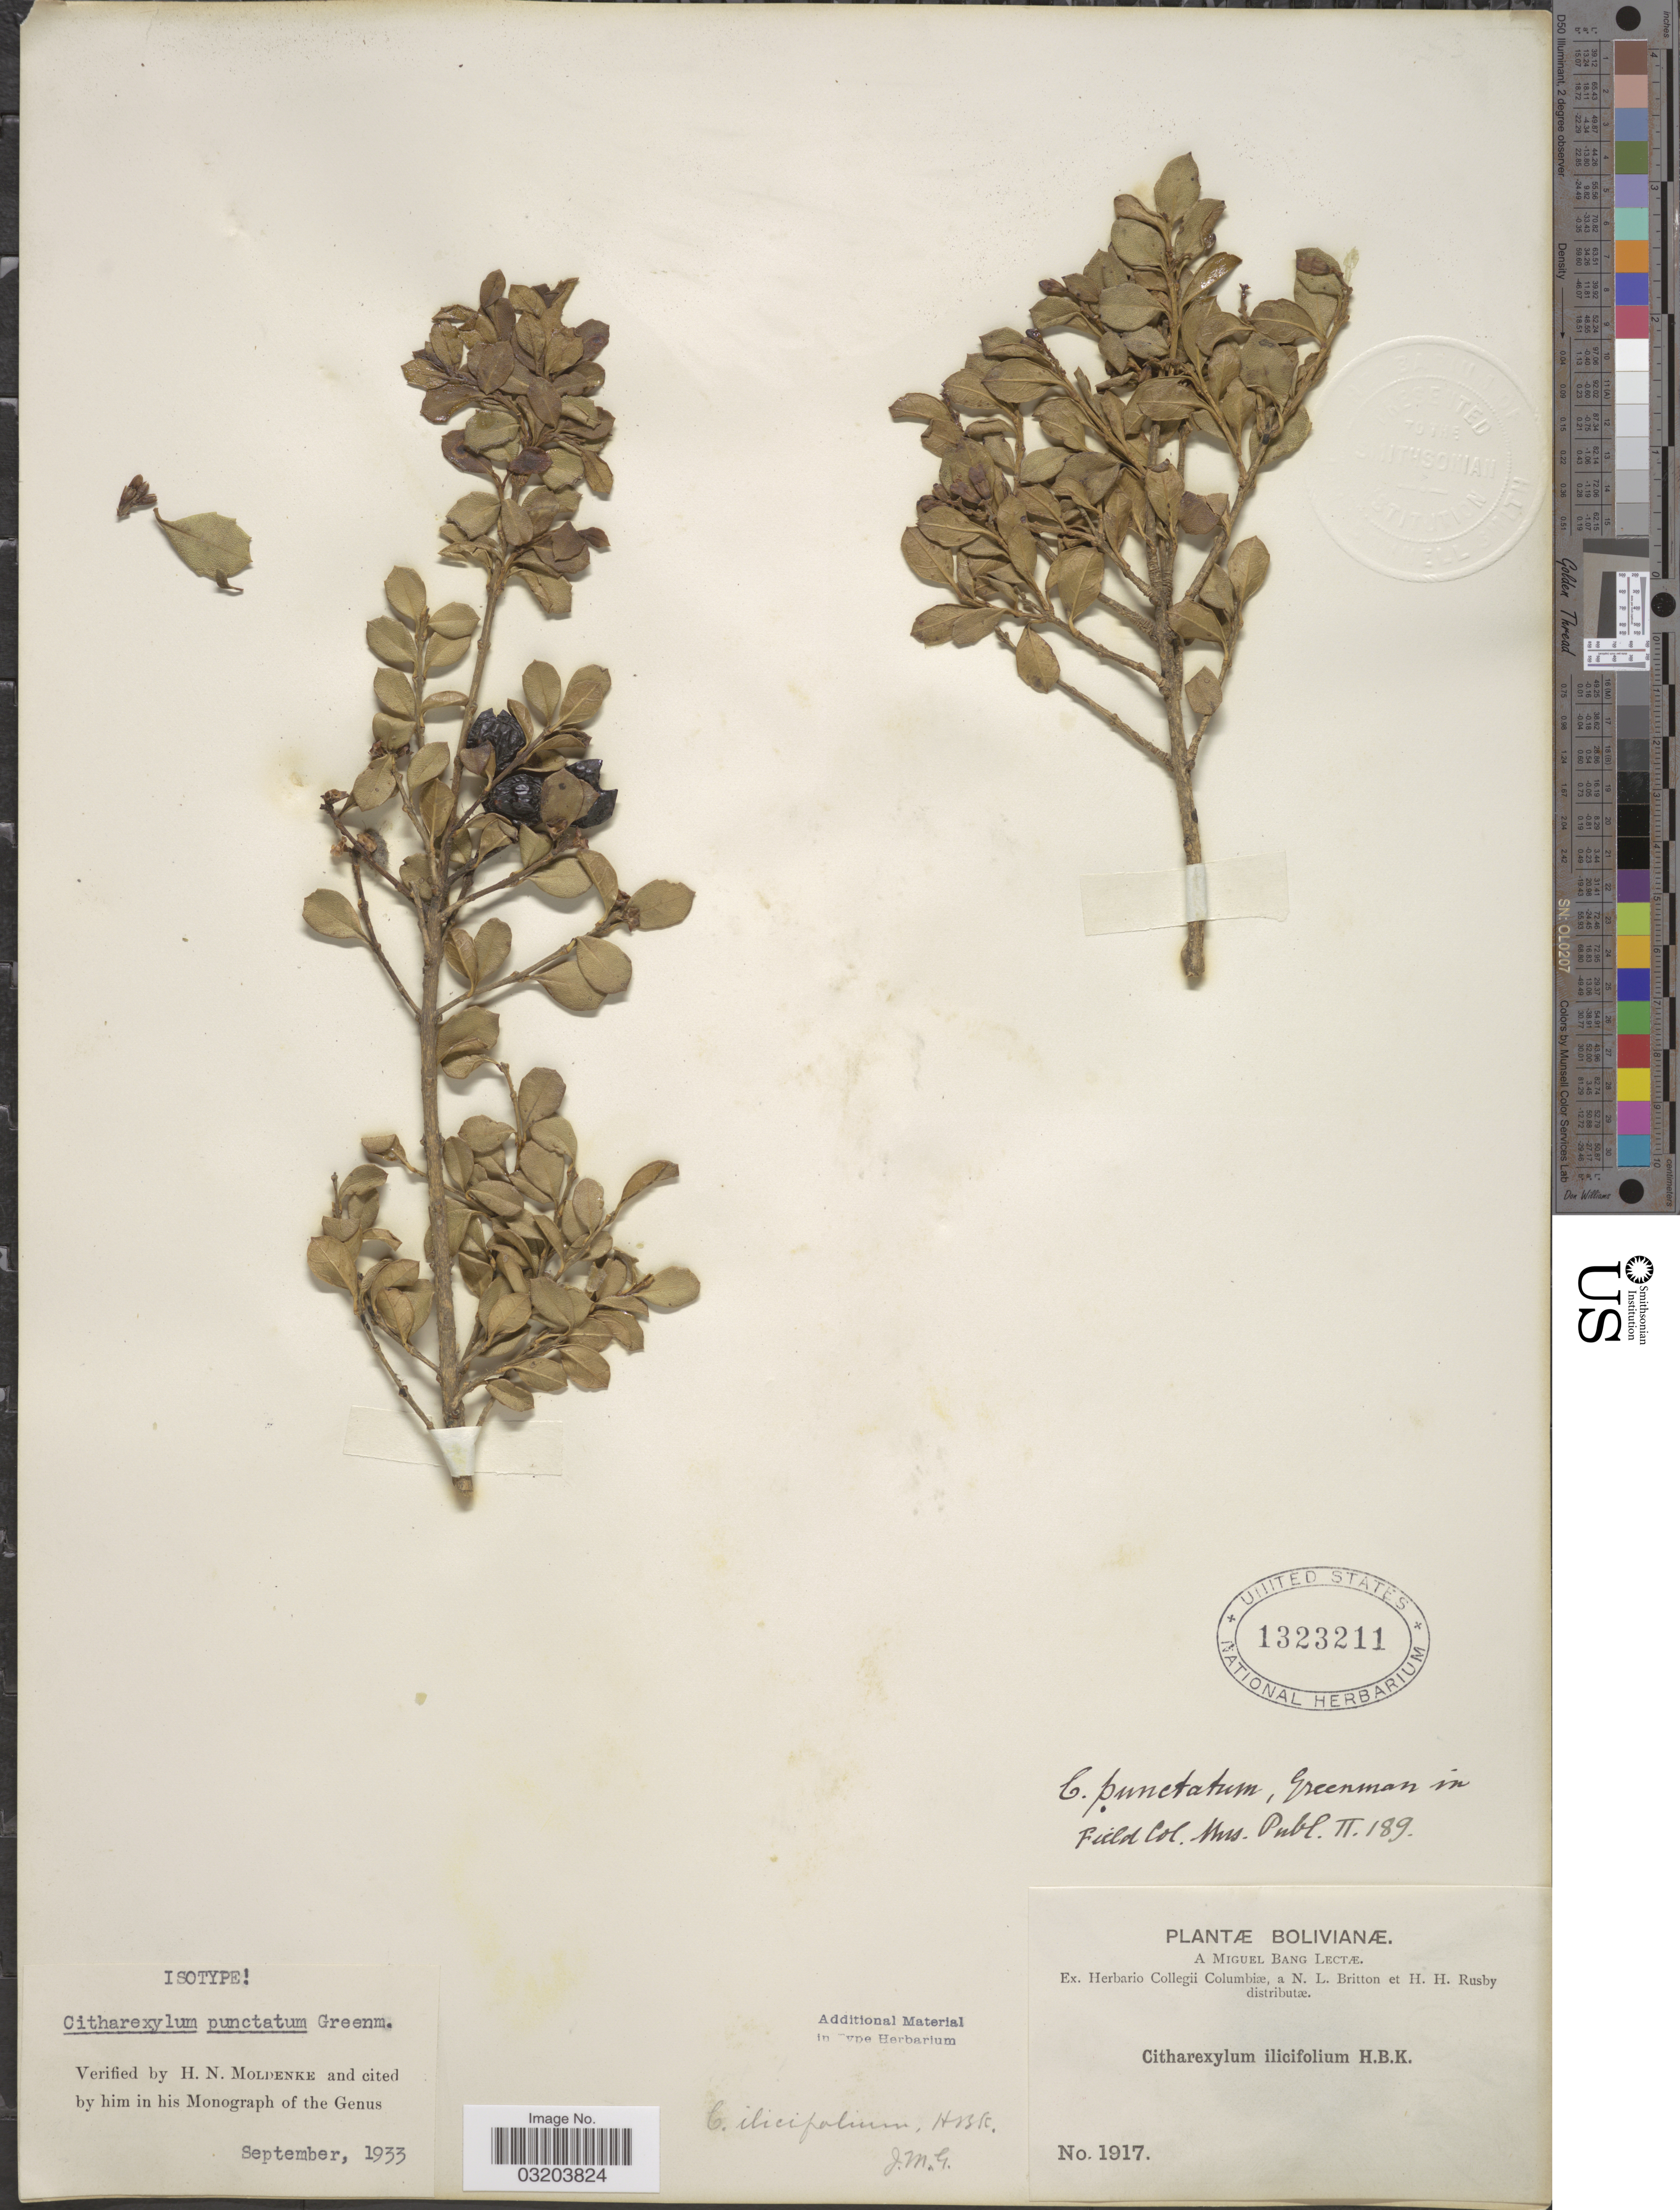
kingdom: Plantae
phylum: Tracheophyta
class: Magnoliopsida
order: Lamiales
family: Verbenaceae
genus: Citharexylum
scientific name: Citharexylum punctatum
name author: Greenm.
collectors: M. Bang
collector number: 1917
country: Bolivia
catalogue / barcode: US 1323211